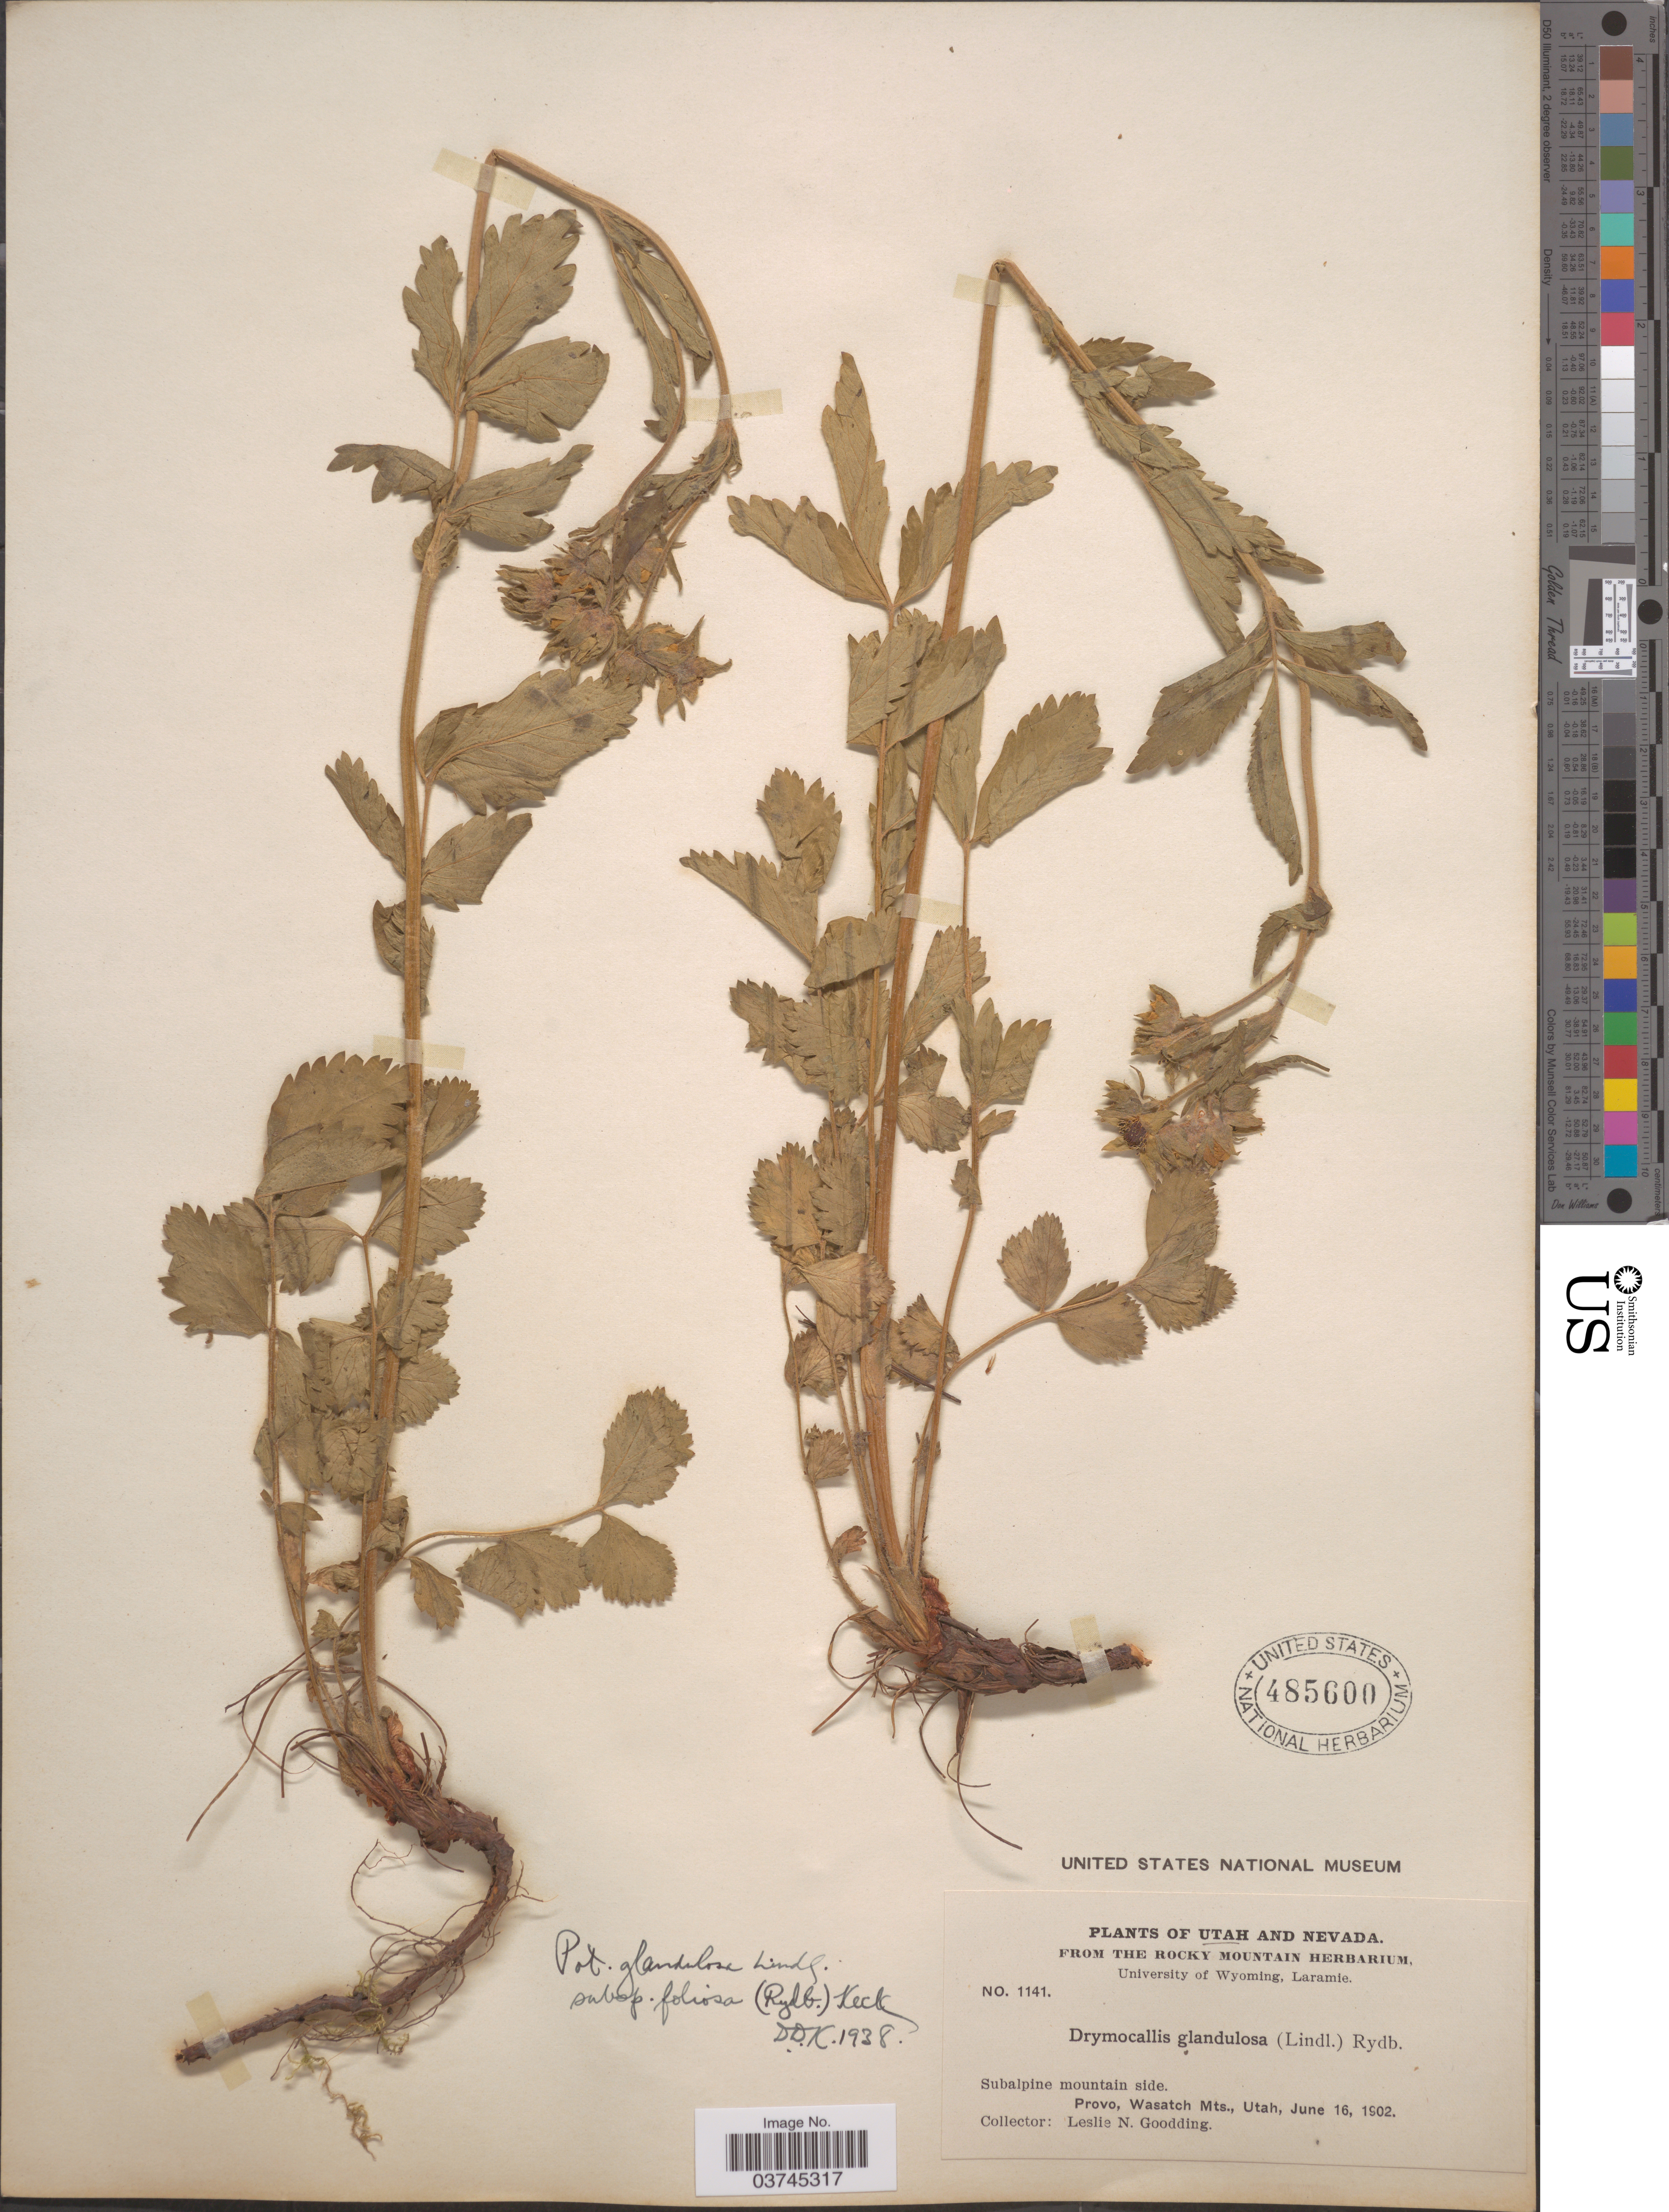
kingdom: Plantae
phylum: Tracheophyta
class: Magnoliopsida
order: Rosales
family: Rosaceae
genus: Drymocallis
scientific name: Drymocallis foliosa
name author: Rydb.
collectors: L. N. Goodding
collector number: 1141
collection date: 1902-06-16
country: United States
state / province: Utah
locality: Subalpine mountain side. Provo, Wasatch Mts.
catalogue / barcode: US 485600